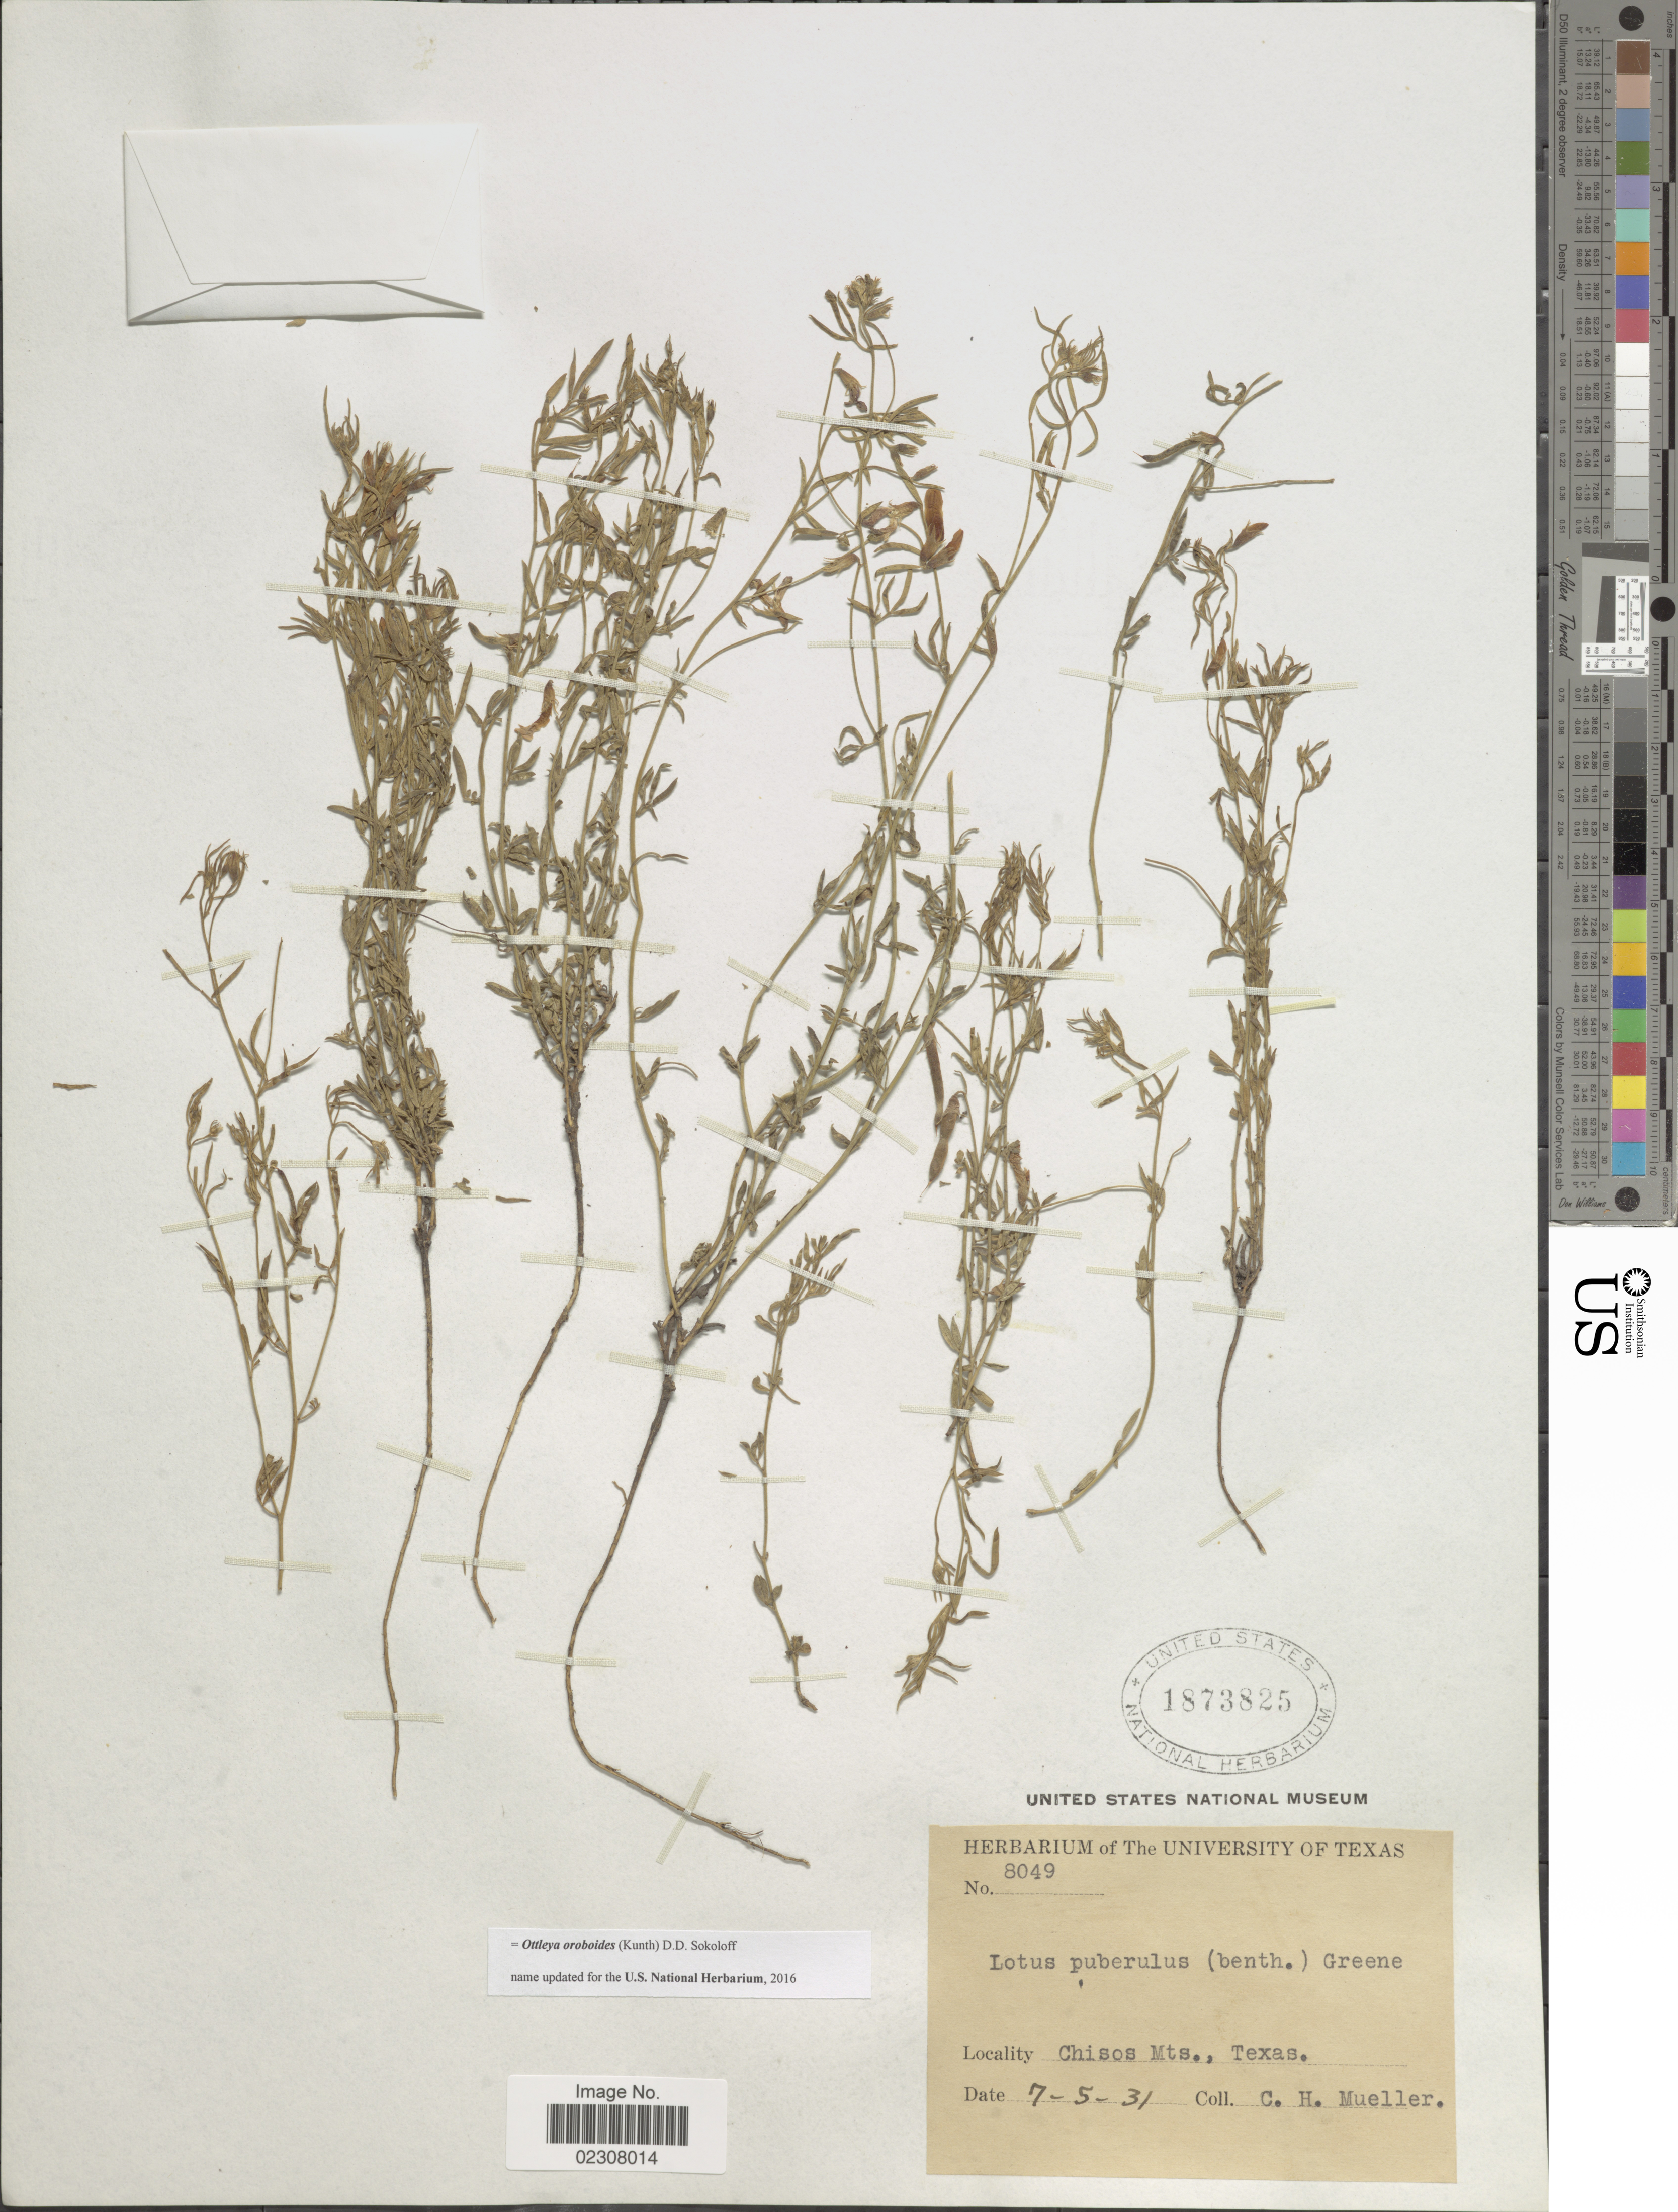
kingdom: Plantae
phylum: Tracheophyta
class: Magnoliopsida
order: Fabales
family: Fabaceae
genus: Ottleya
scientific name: Ottleya oroboides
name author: (Kunth) D.D. Sokoloff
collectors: C. H. Mueller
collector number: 8049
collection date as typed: Transcribed d/m/y: 5/7/31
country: United States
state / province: Texas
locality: Chisos Mts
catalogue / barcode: US 1873825